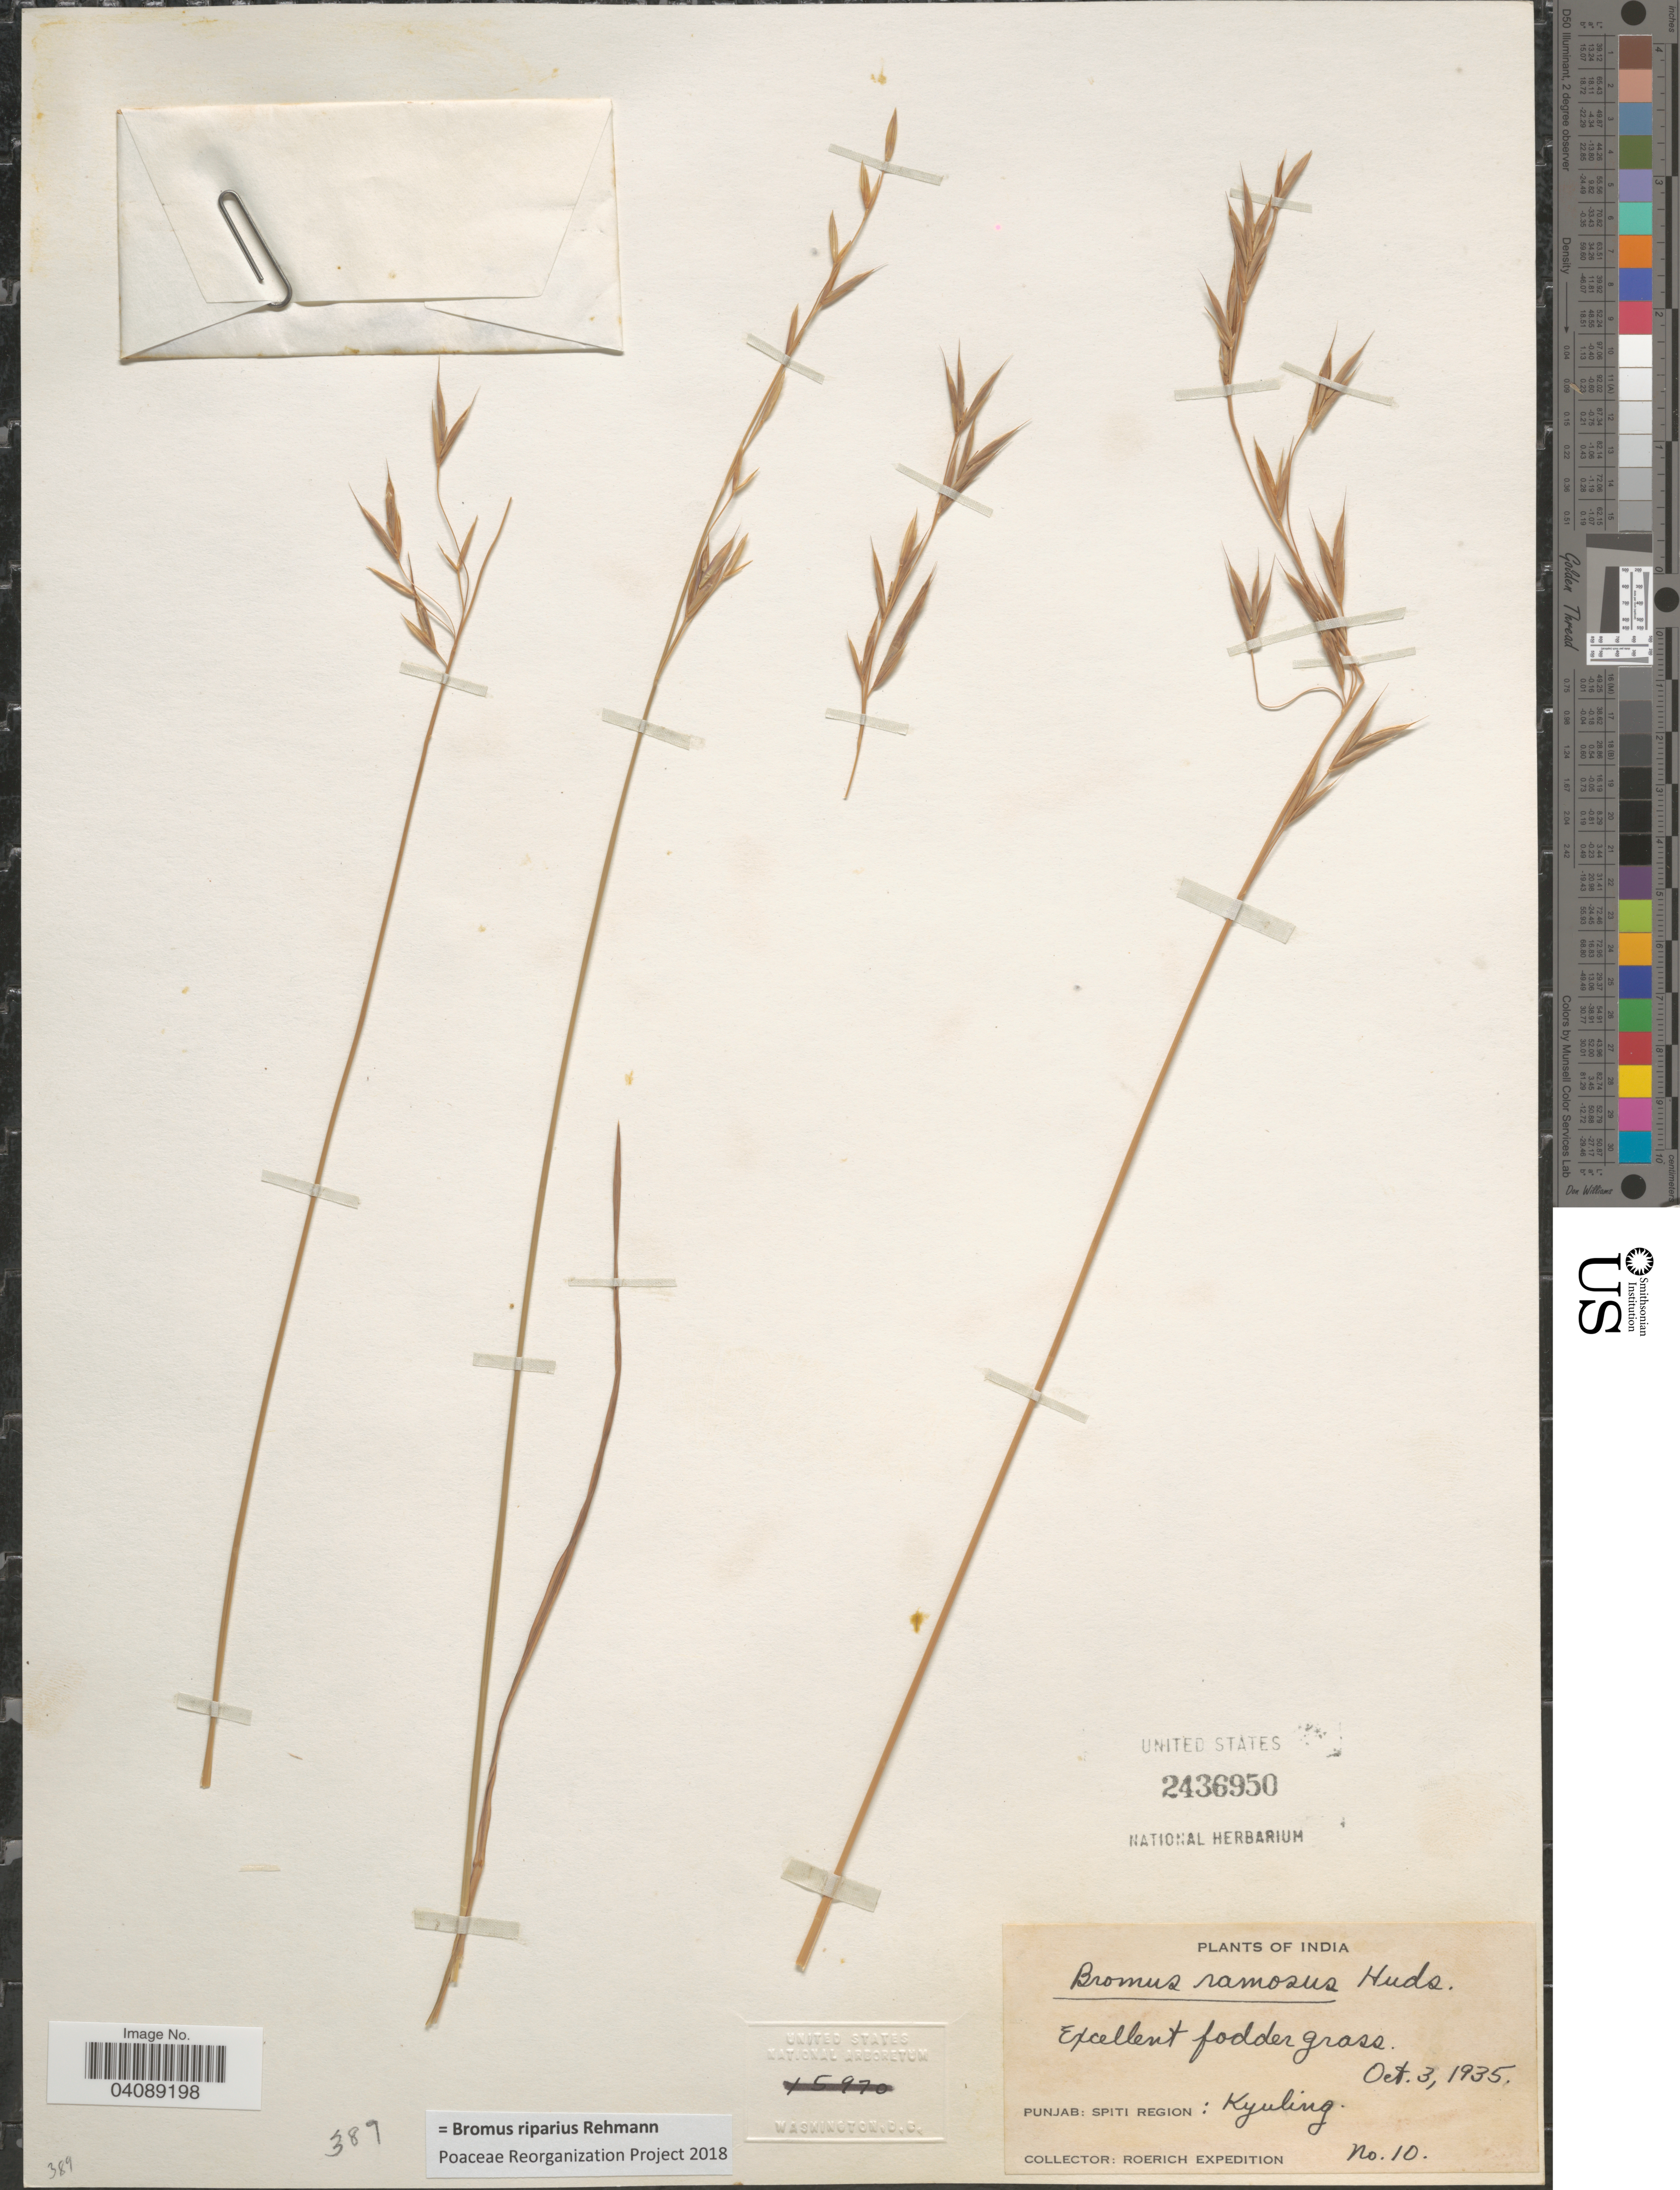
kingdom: Plantae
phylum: Tracheophyta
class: Liliopsida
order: Poales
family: Poaceae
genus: Bromus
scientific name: Bromus riparius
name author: Rehmann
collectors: Roerich Expedition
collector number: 10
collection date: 1935-10-03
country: India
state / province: Punjab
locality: Spiti Region: Kyuling.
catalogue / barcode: US 2436950